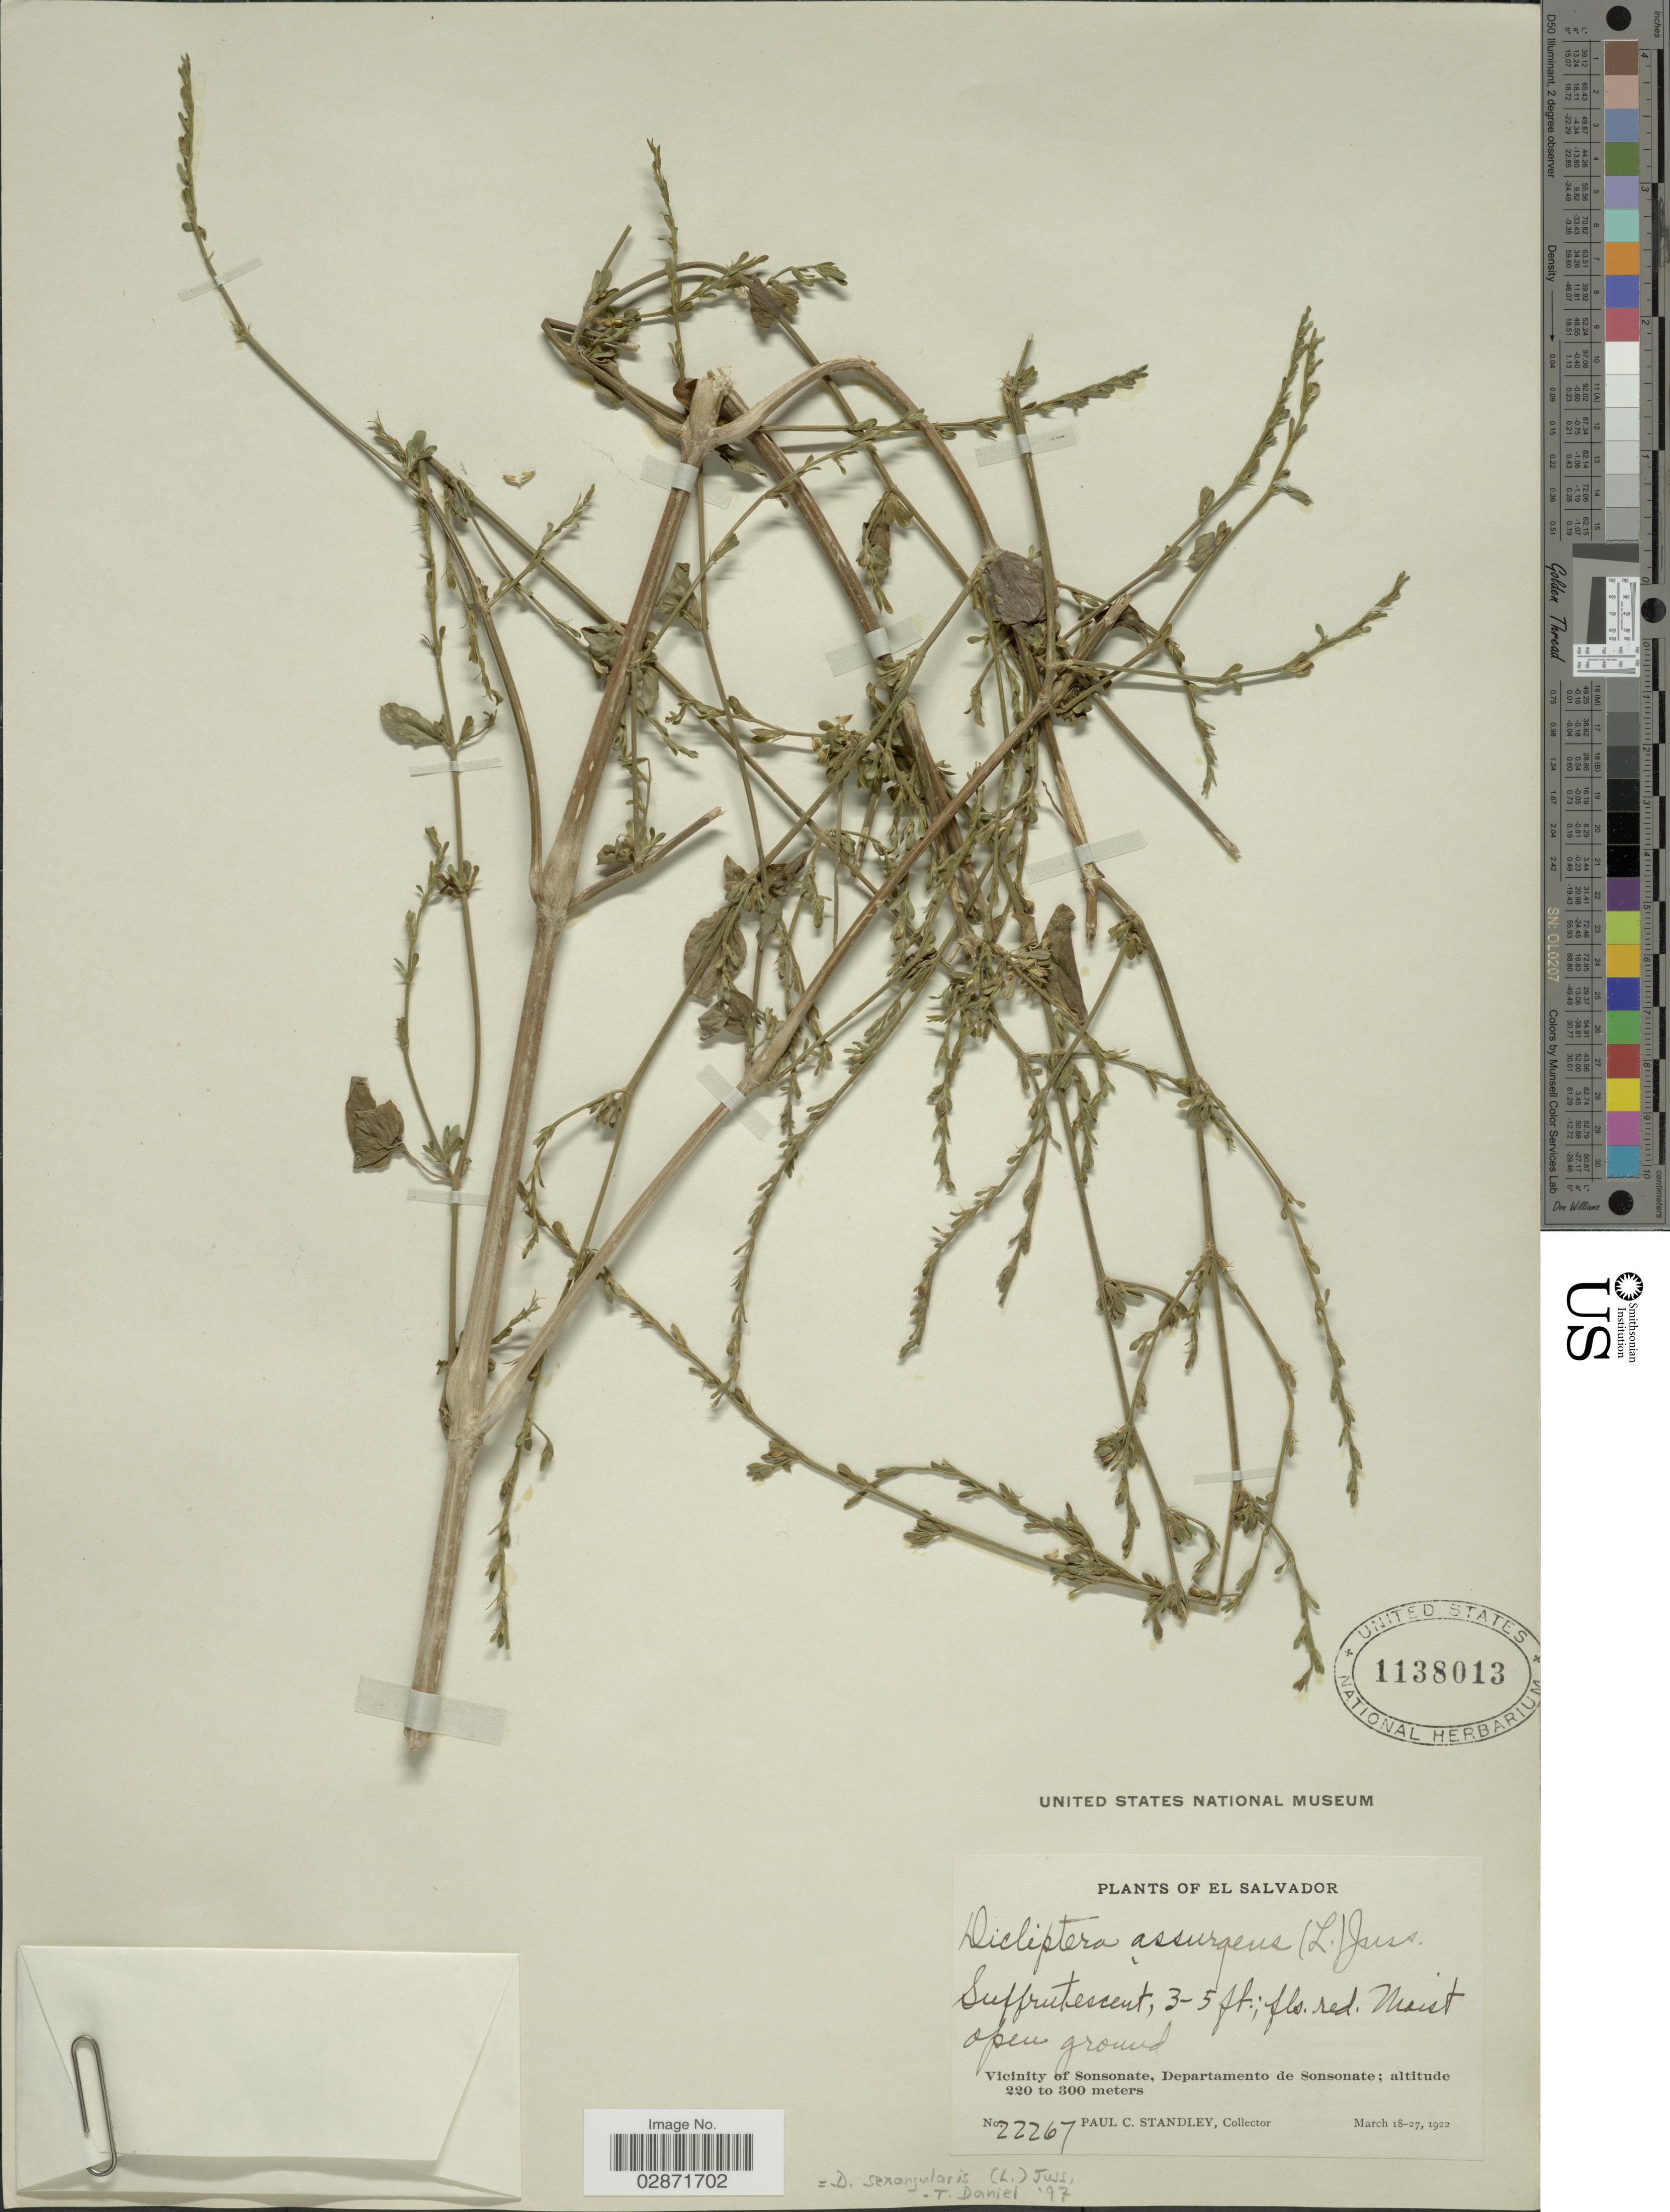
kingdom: Plantae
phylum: Tracheophyta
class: Magnoliopsida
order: Lamiales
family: Acanthaceae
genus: Dicliptera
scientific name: Dicliptera sexangularis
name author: (L.) Juss.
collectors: P. C. Standley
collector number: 22267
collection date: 1922-03-18/1922-03-27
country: El Salvador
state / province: Sonsonate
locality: Vicinity of Sonsonate, Departamento de Sonsonate.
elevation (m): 220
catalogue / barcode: US 1138013